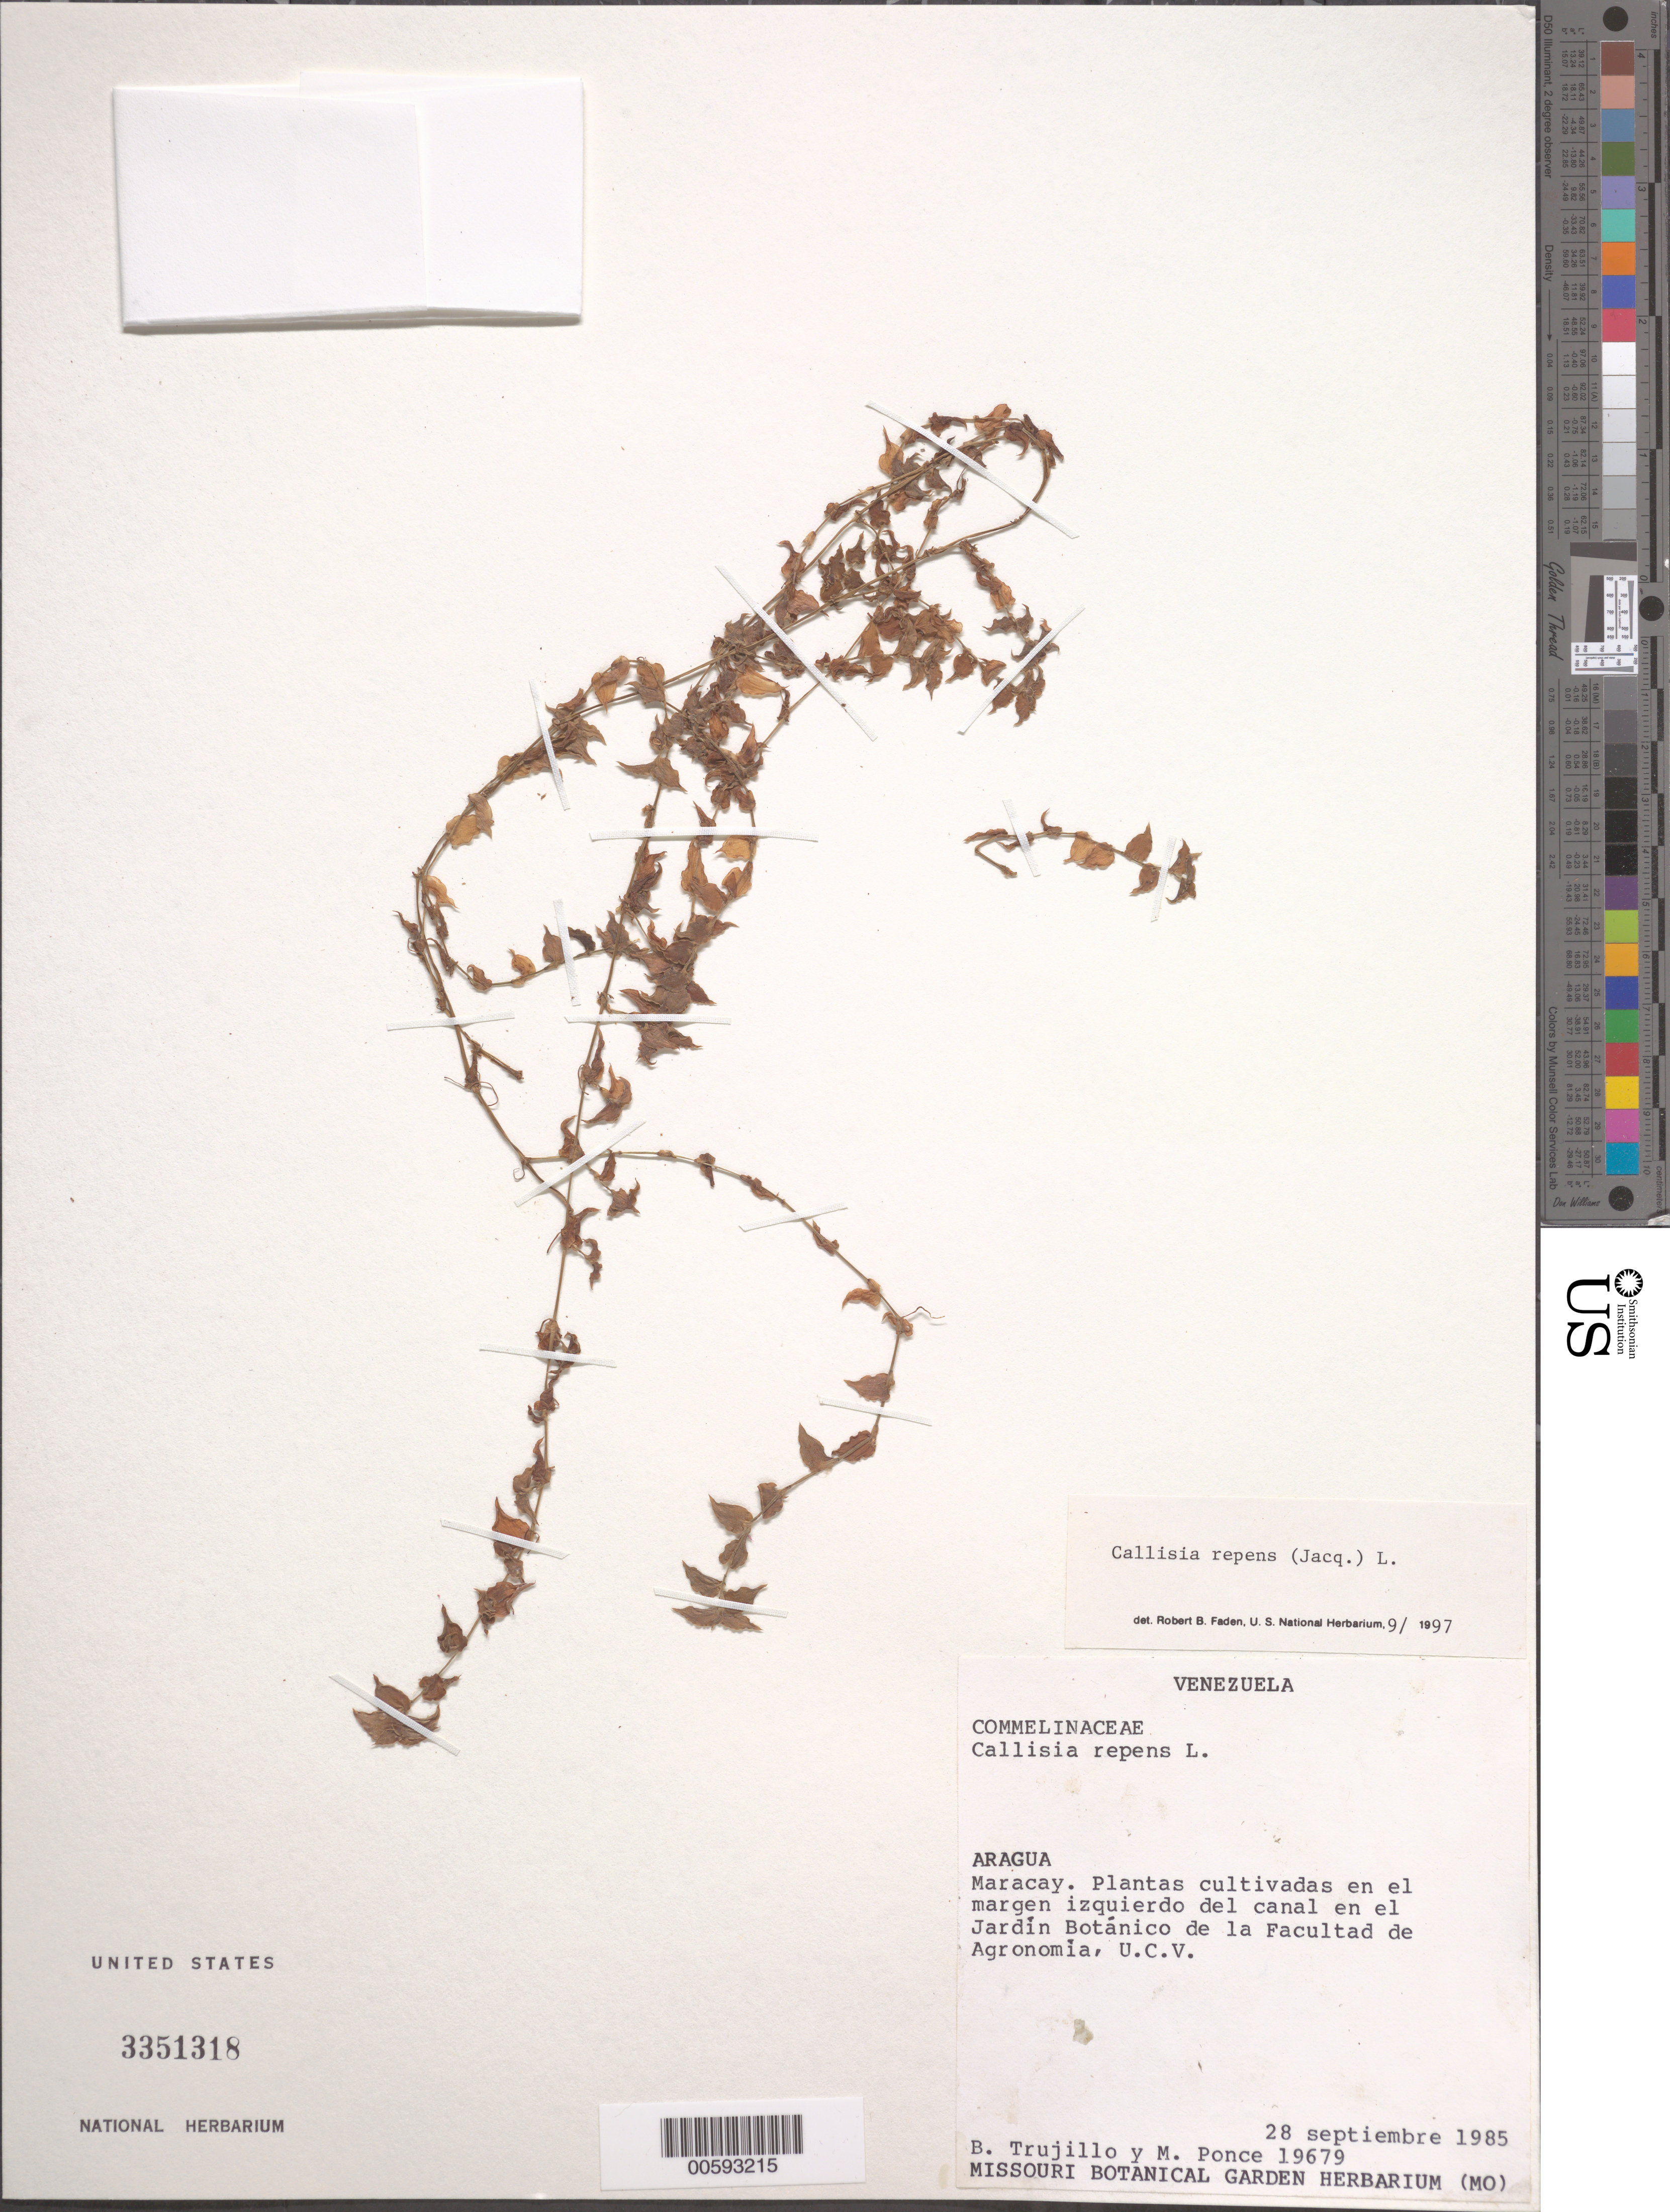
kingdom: Plantae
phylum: Tracheophyta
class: Liliopsida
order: Commelinales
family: Commelinaceae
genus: Callisia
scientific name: Callisia repens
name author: (Jacq.) L.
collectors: B. Trujillo & M. Ponce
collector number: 19679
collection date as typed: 28 Sep 1985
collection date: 1985-09-28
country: Venezuela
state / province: Aragua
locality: Maracay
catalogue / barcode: US 3351318